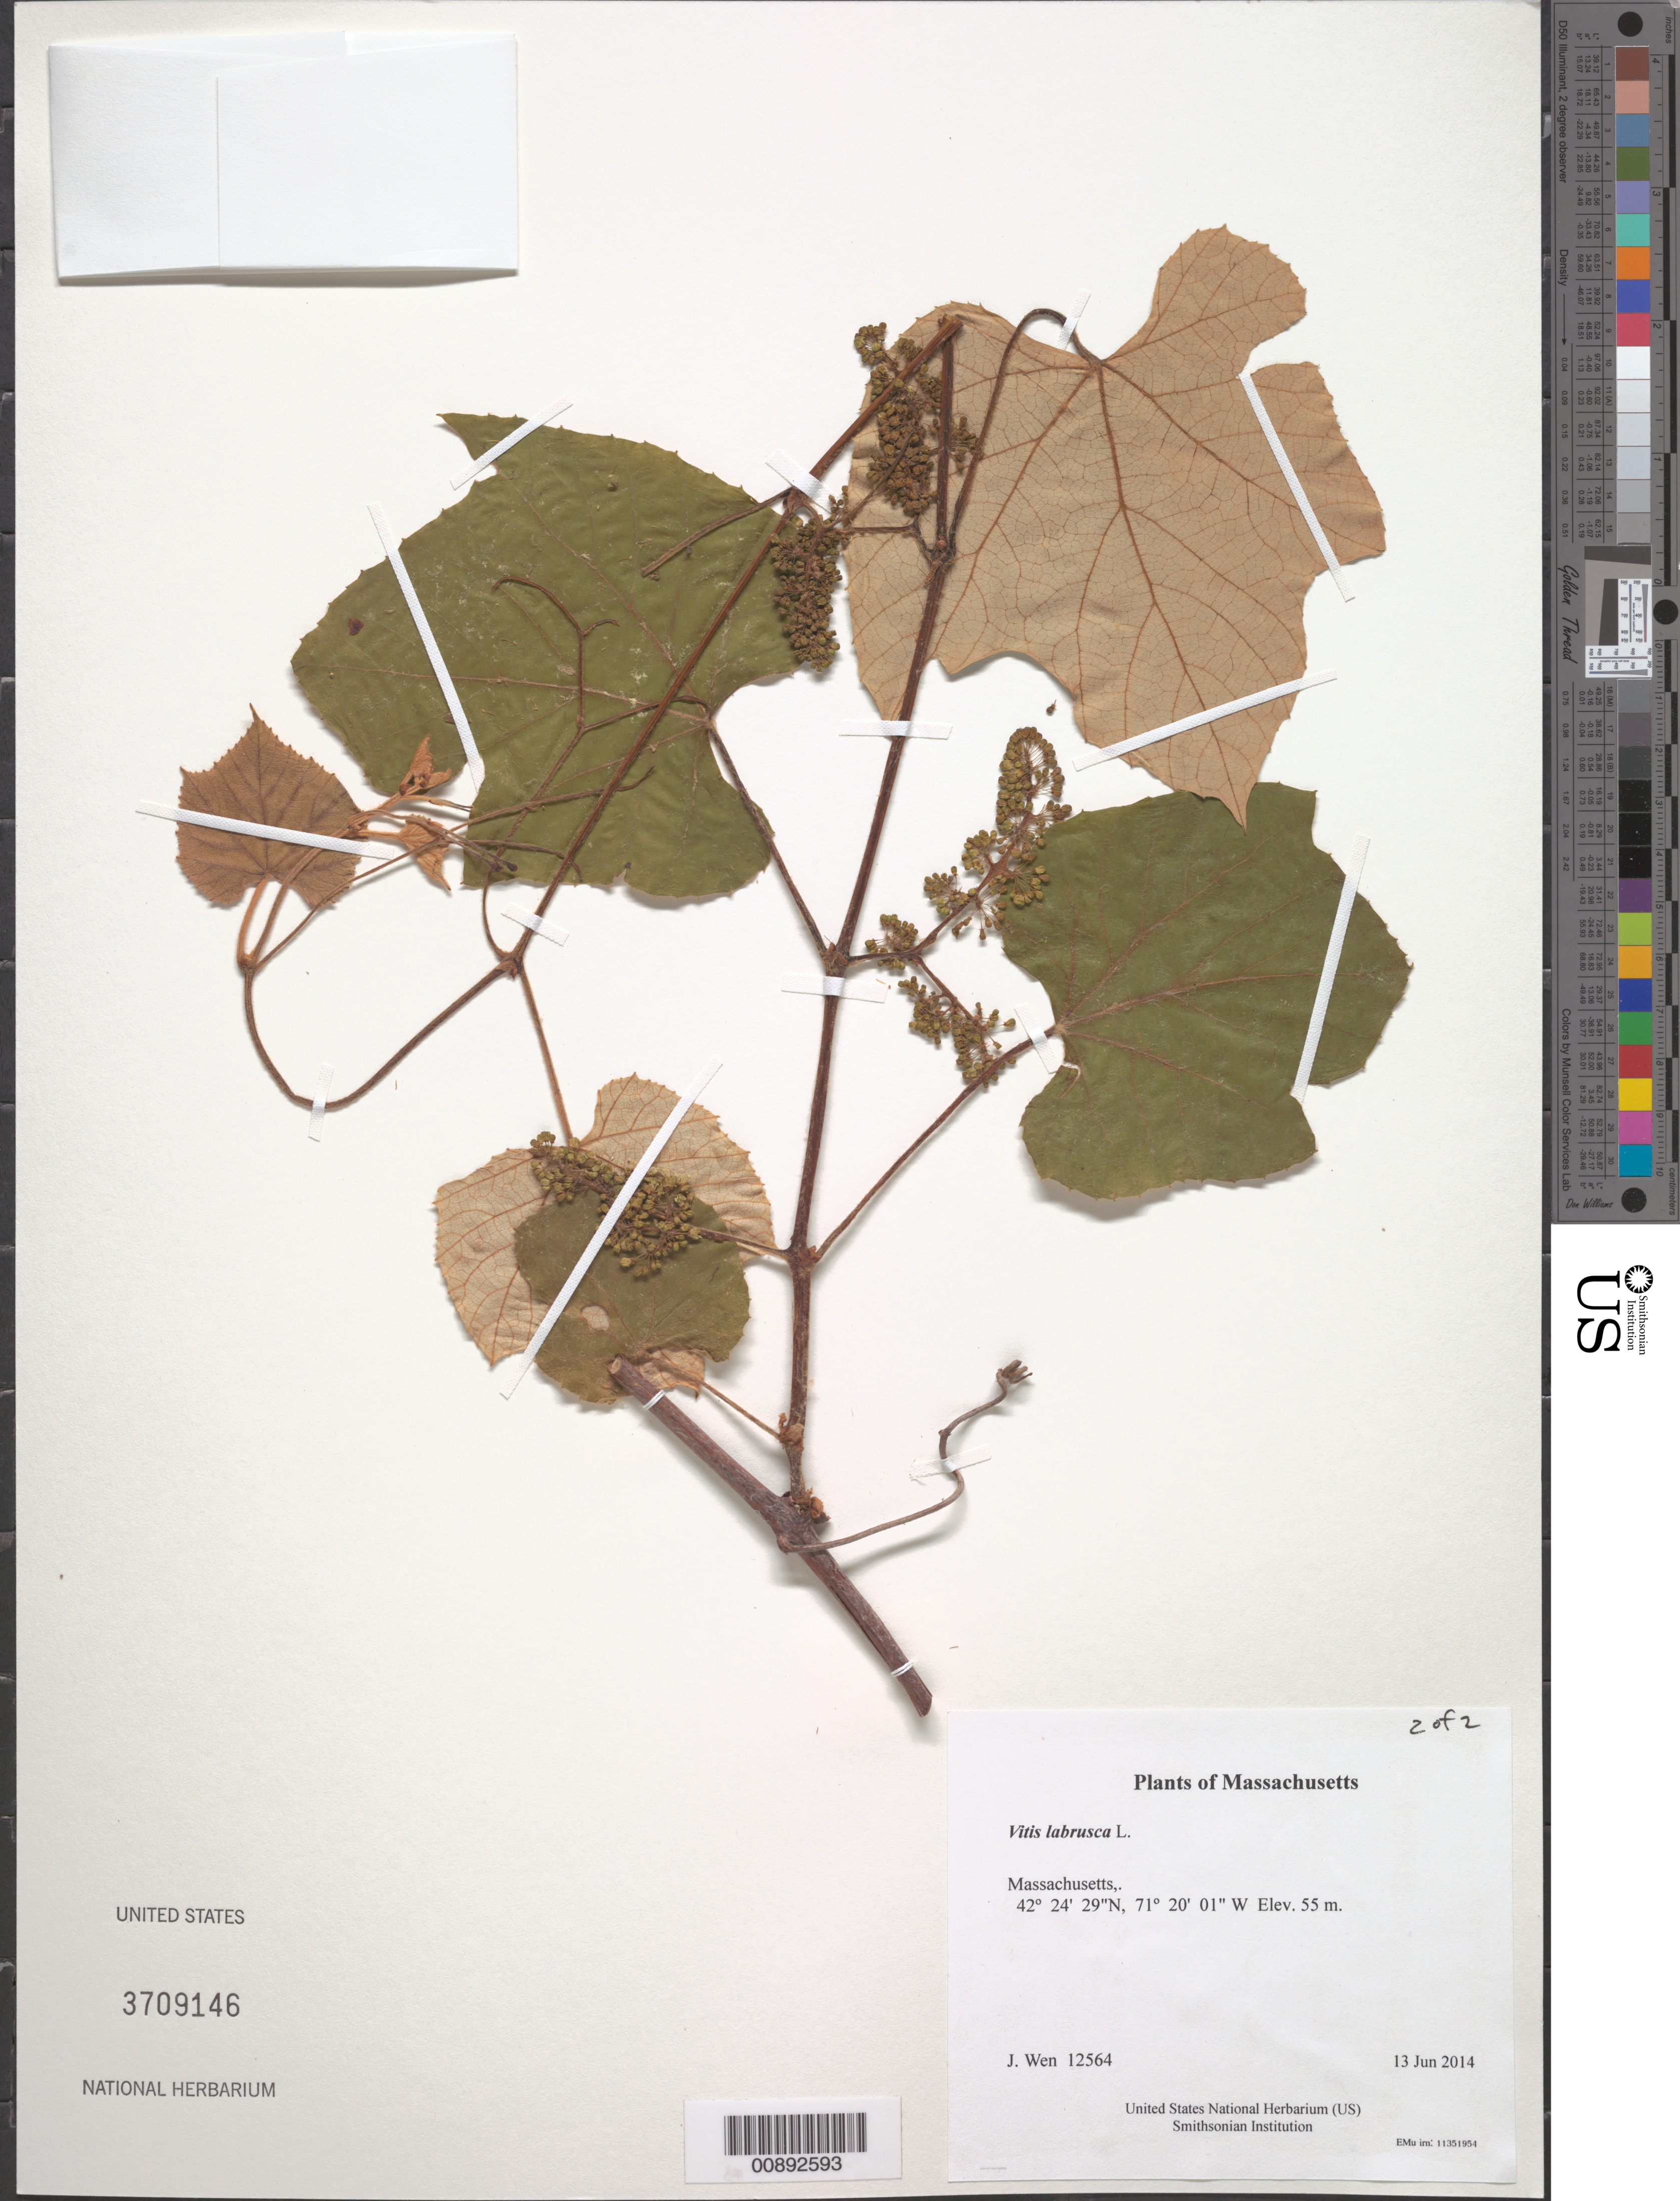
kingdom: Plantae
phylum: Tracheophyta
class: Magnoliopsida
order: Vitales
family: Vitaceae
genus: Vitis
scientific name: Vitis labrusca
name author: L.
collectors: J. Wen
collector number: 12564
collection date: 2014-06-13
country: United States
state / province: Massachusetts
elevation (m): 55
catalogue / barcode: US 3709146